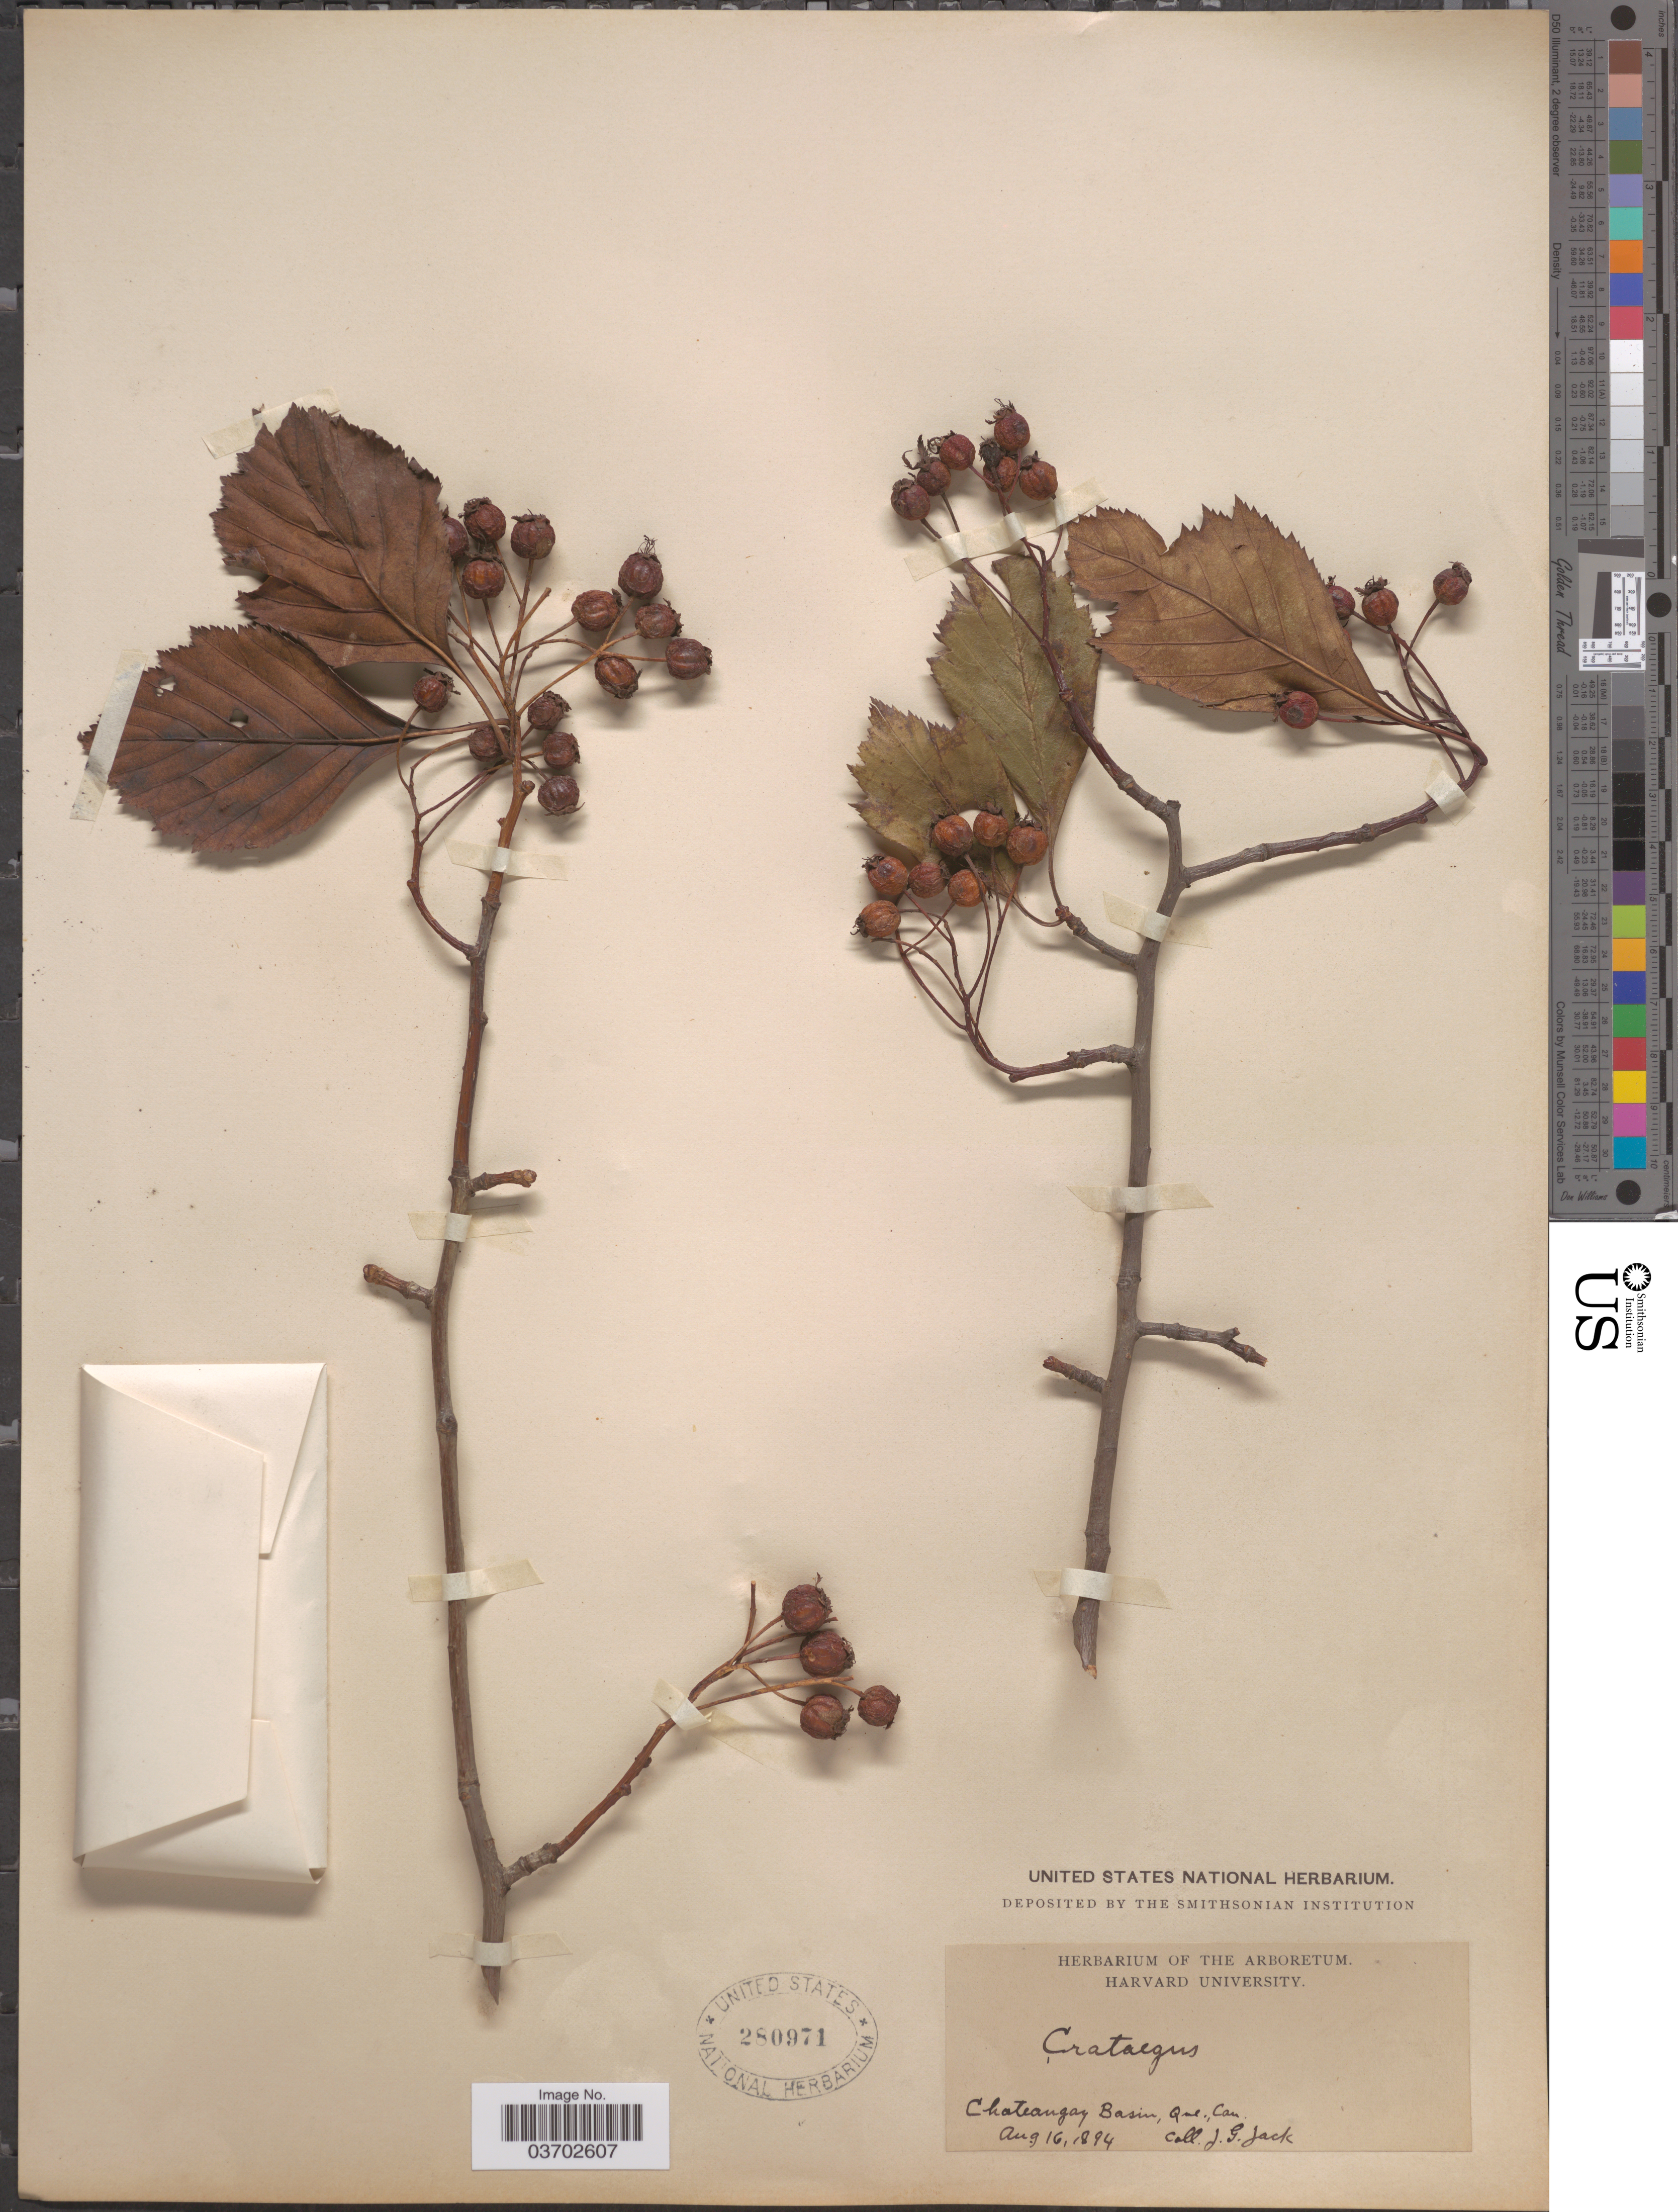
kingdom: Plantae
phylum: Tracheophyta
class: Magnoliopsida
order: Rosales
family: Rosaceae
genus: Crataegus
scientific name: Crataegus sp.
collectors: J. G. Jack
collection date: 1894-08-16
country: Canada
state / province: Quebec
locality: Chateangay Basin.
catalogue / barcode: US 280971